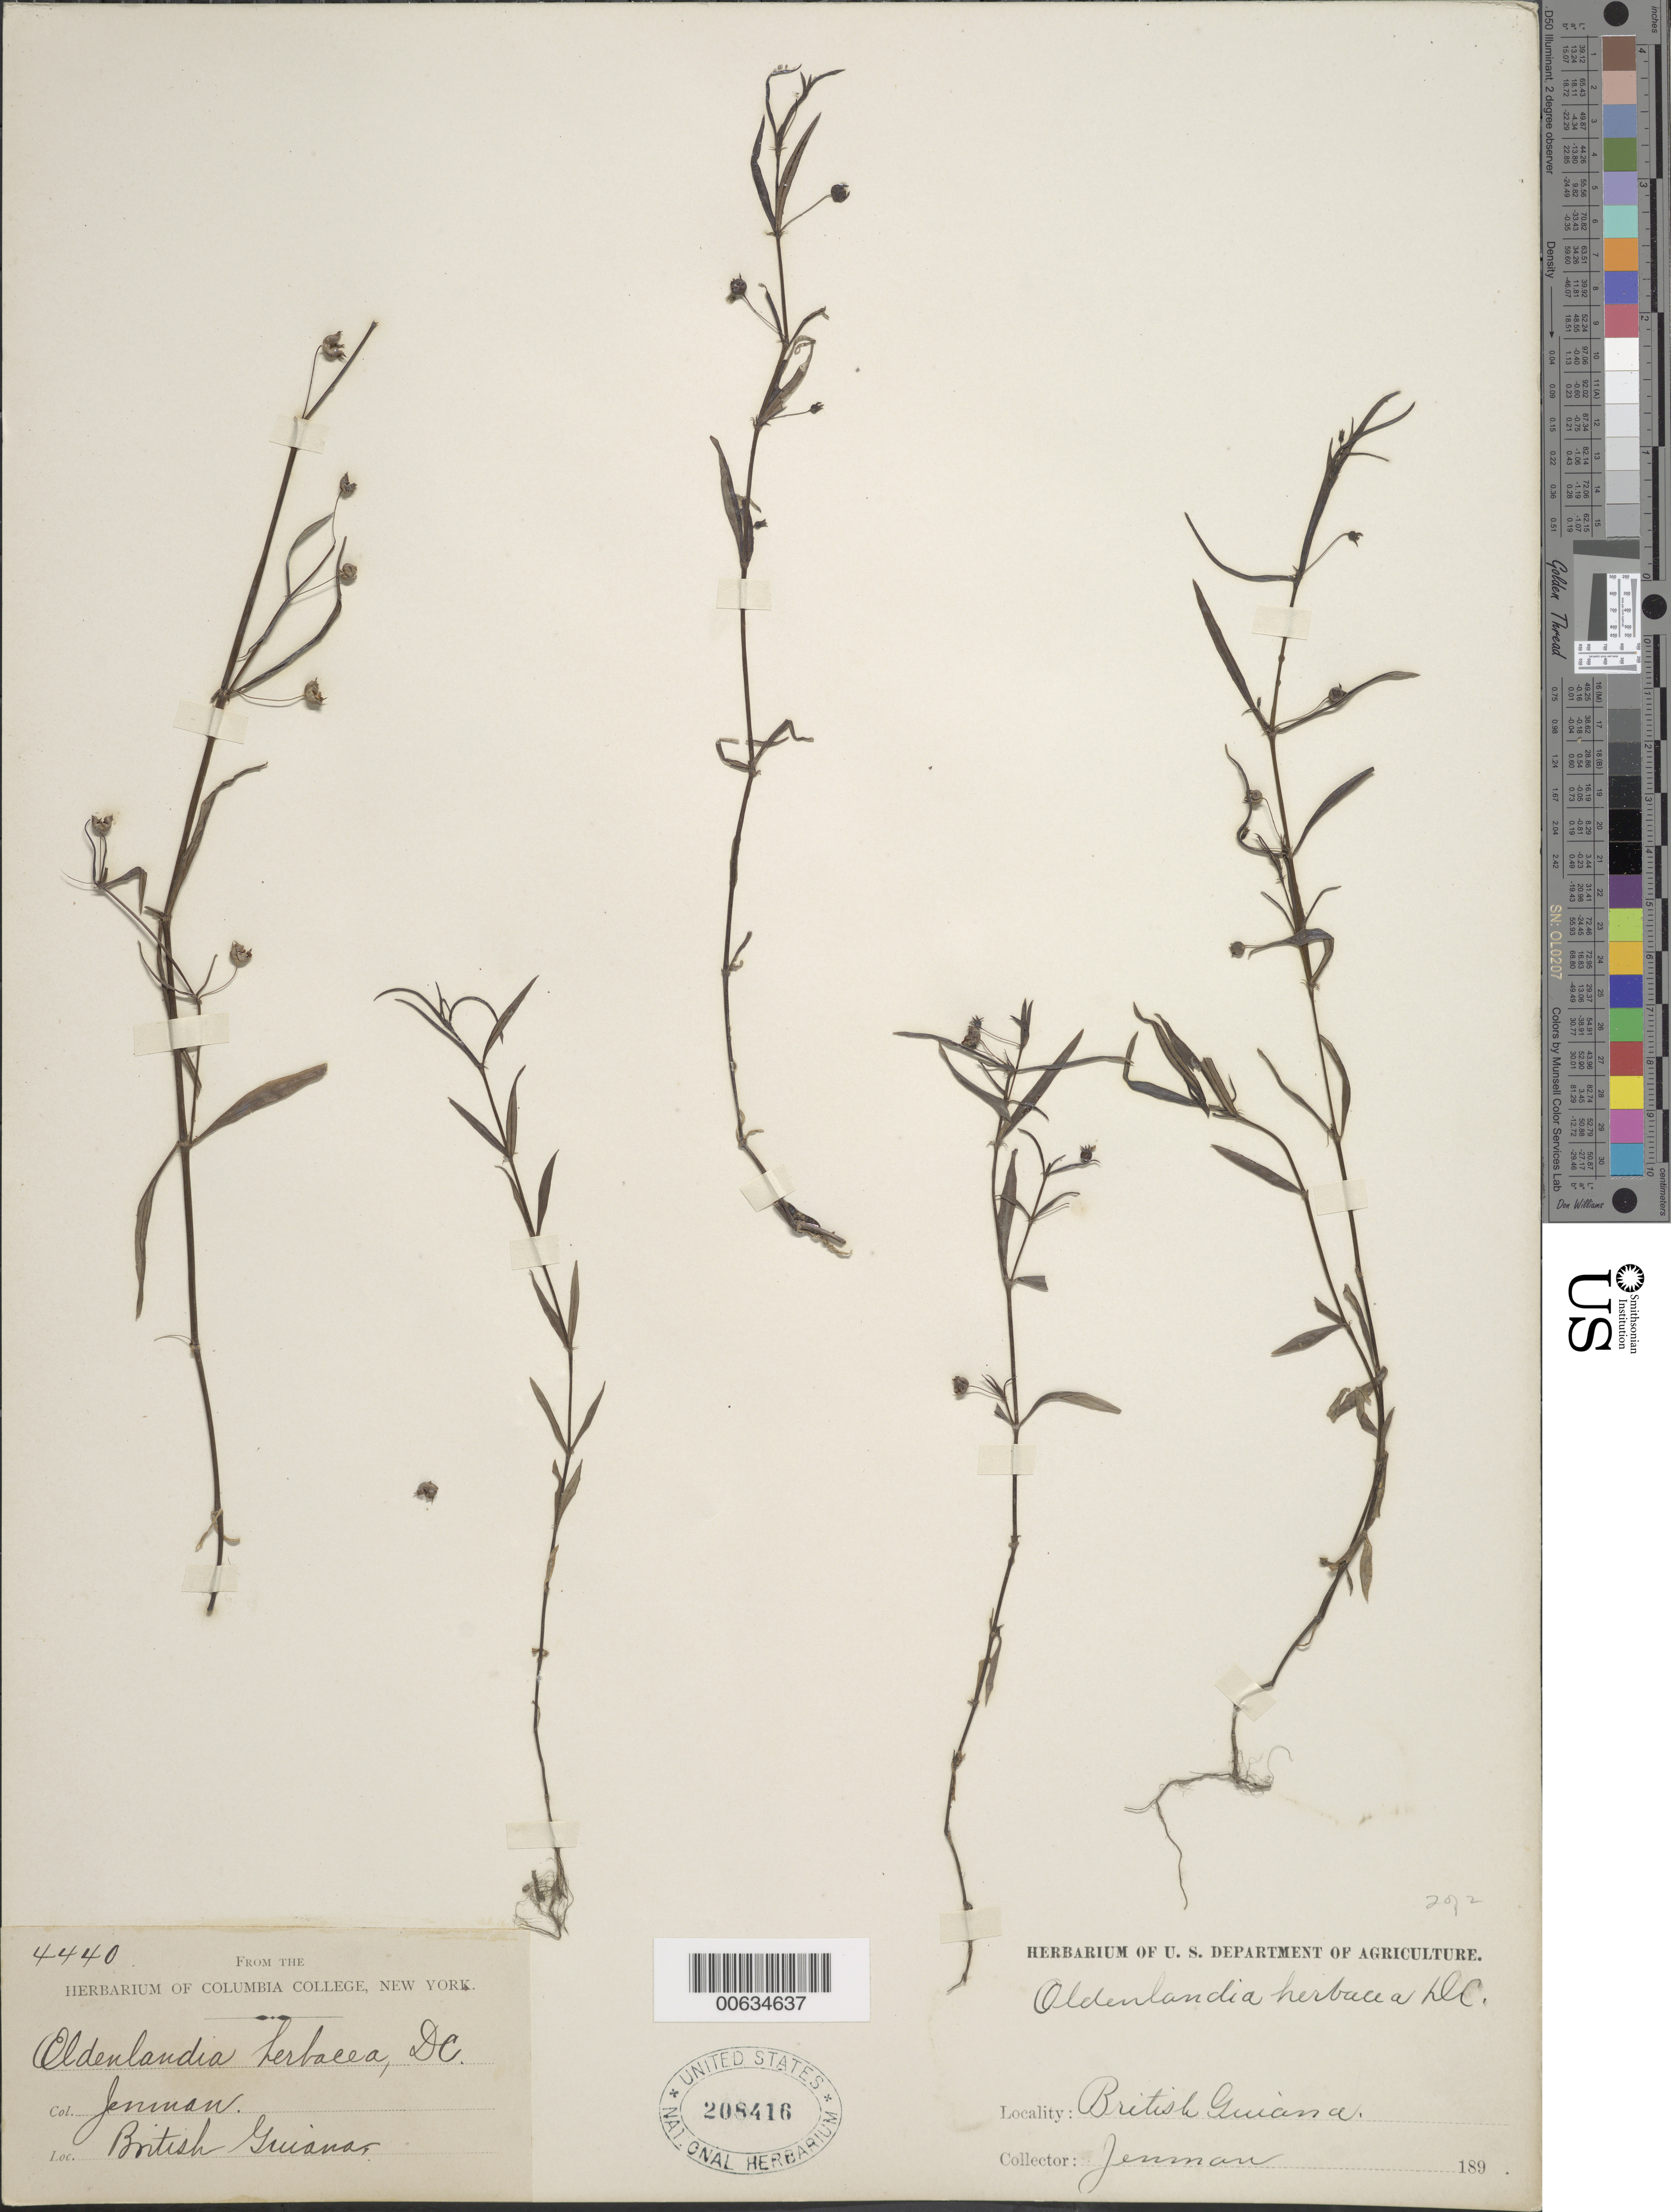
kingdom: Plantae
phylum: Tracheophyta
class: Magnoliopsida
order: Gentianales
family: Rubiaceae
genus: Oldenlandia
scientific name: Oldenlandia herbacea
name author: (L.) Roxb.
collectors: -. Jenman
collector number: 4440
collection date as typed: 189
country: Guyana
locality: British Guaiana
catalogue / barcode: US 208416